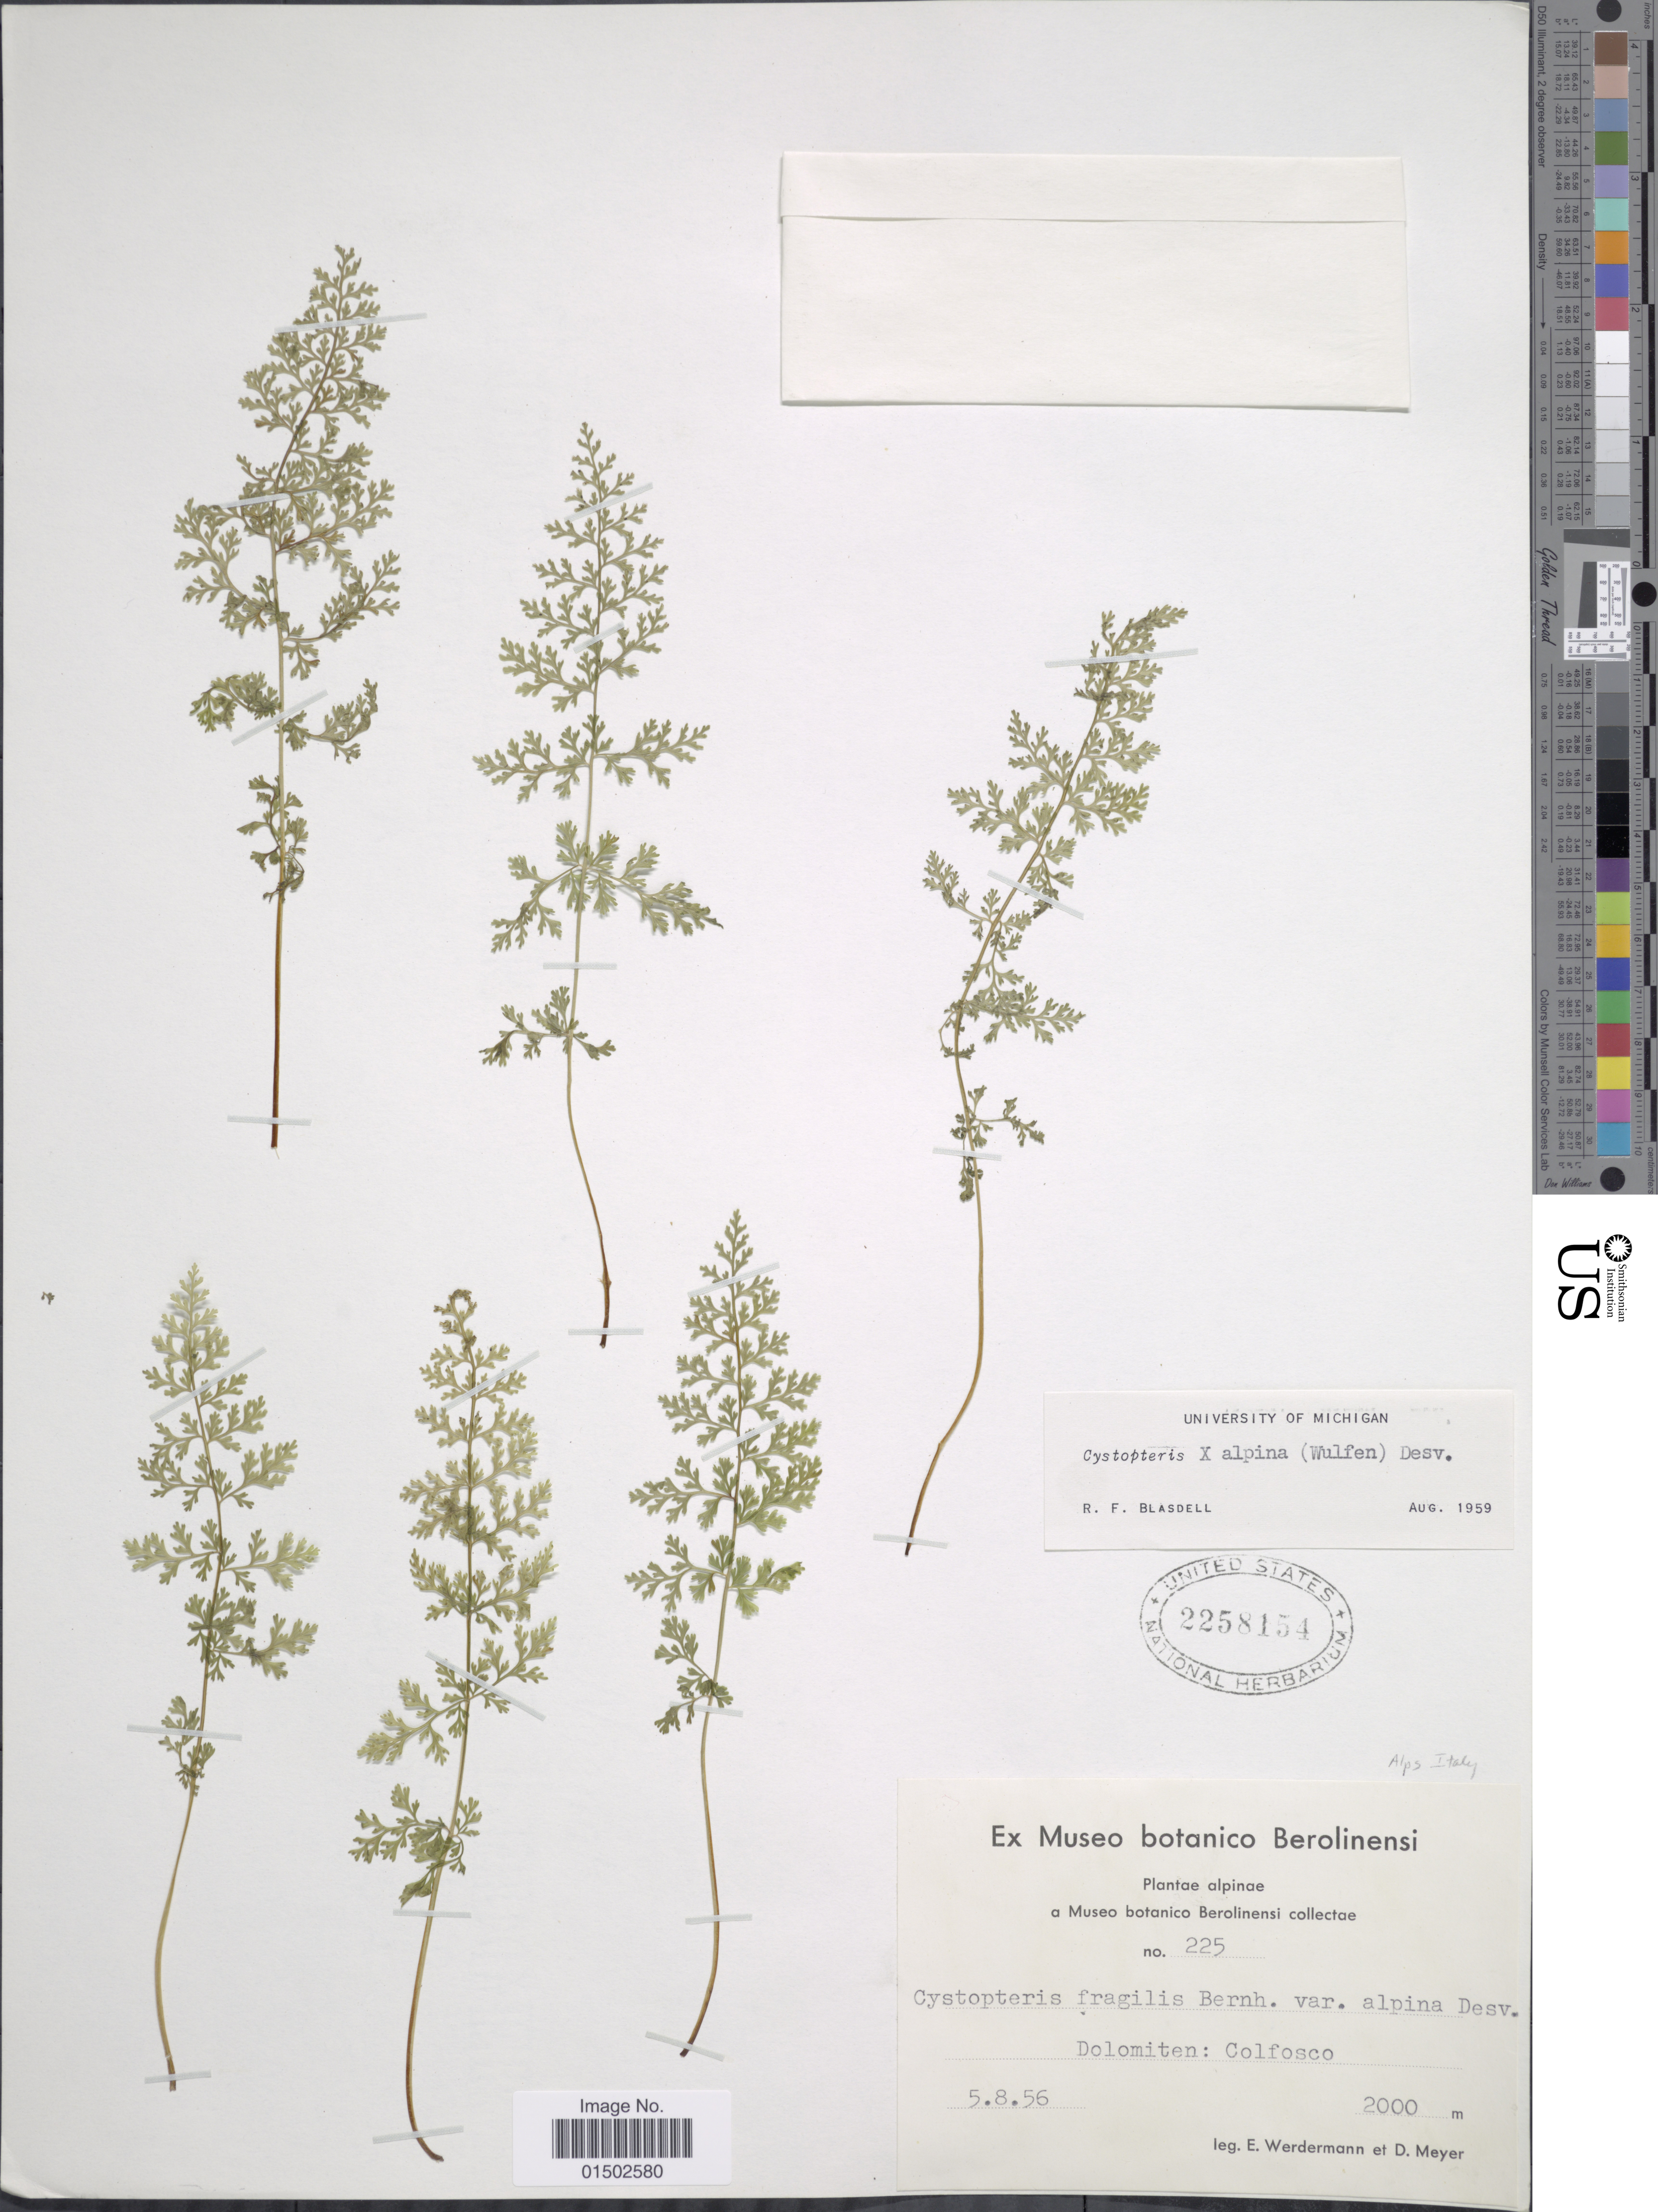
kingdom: Plantae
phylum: Tracheophyta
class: Polypodiopsida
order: Polypodiales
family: Cystopteridaceae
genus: Cystopteris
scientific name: Cystopteris alpina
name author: (Lam.) Desv.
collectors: E. Wedermann & D. Meyer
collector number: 225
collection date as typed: Transcribed d/m/y: 5/8/56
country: Italy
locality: Dolomiten: Colfosco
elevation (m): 2000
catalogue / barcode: US 2258154